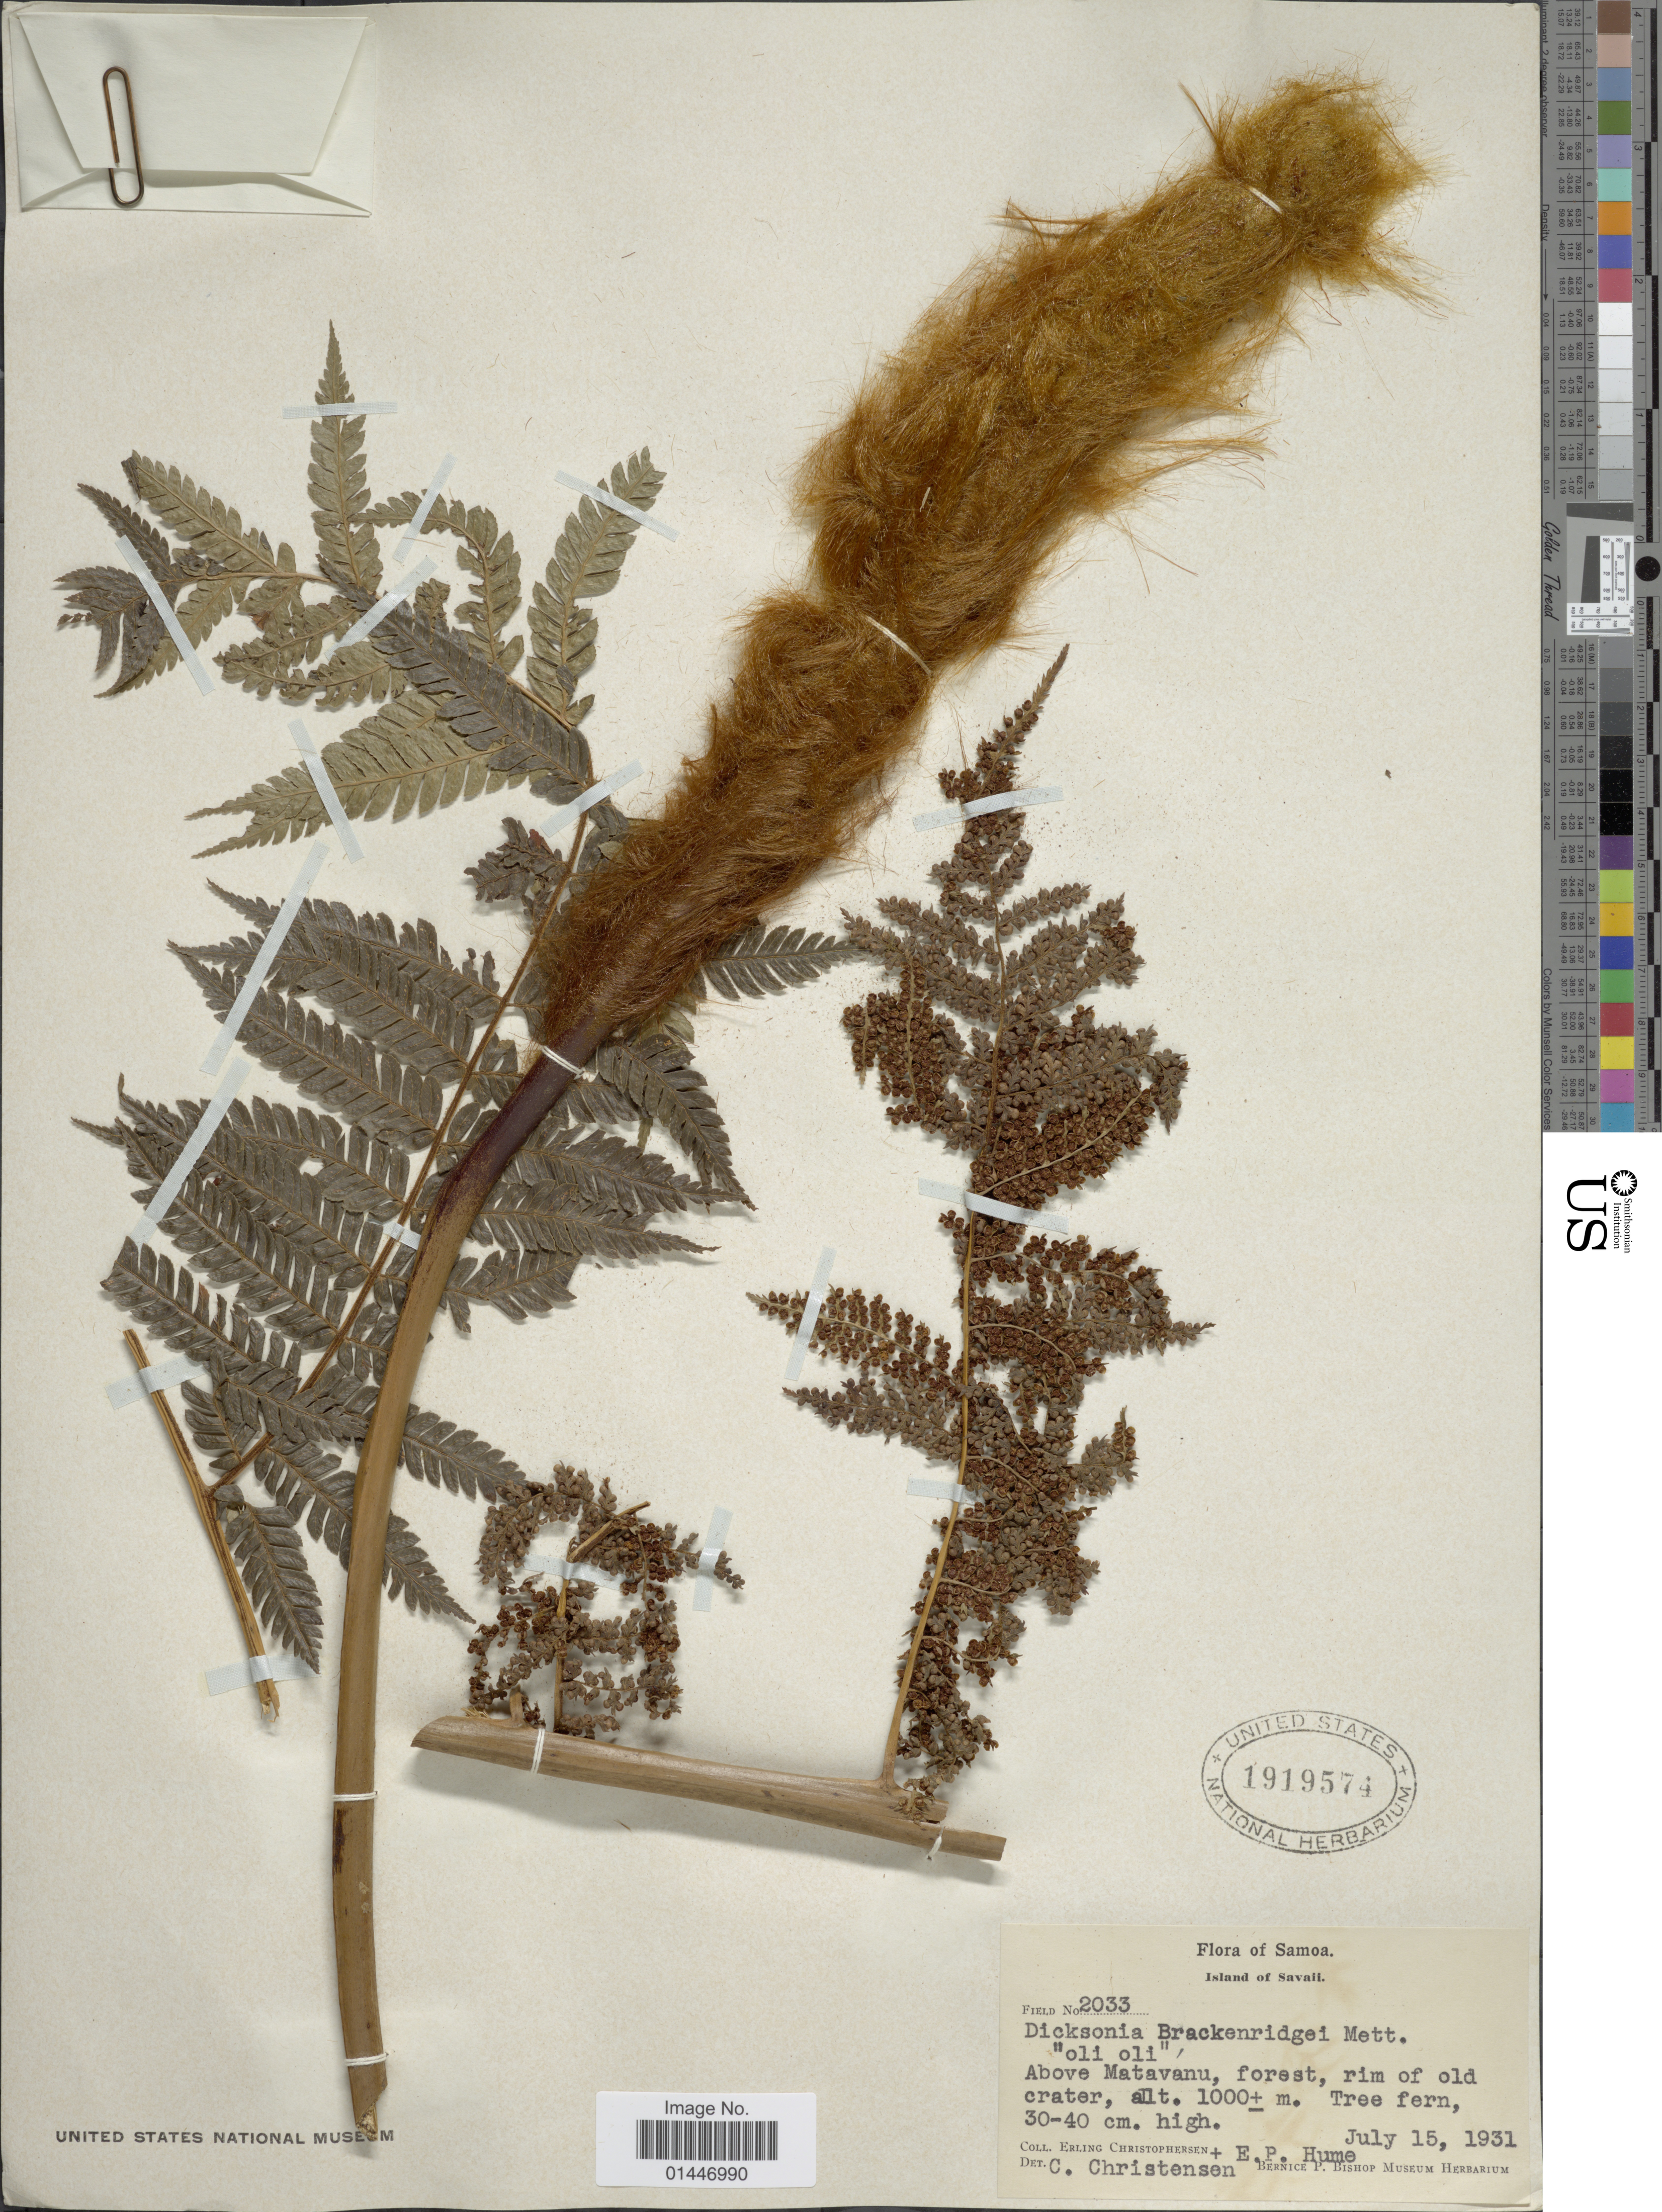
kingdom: Plantae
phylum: Tracheophyta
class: Polypodiopsida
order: Cyatheales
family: Dicksoniaceae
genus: Dicksonia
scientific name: Dicksonia brackenridgei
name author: Mett.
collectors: E. Christophersen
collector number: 2033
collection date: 1931-07-15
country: Samoa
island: Savai'i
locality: Island of Savaii. Above Matavanu, forest, rim of old crater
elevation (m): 1000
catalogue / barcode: US 1919574